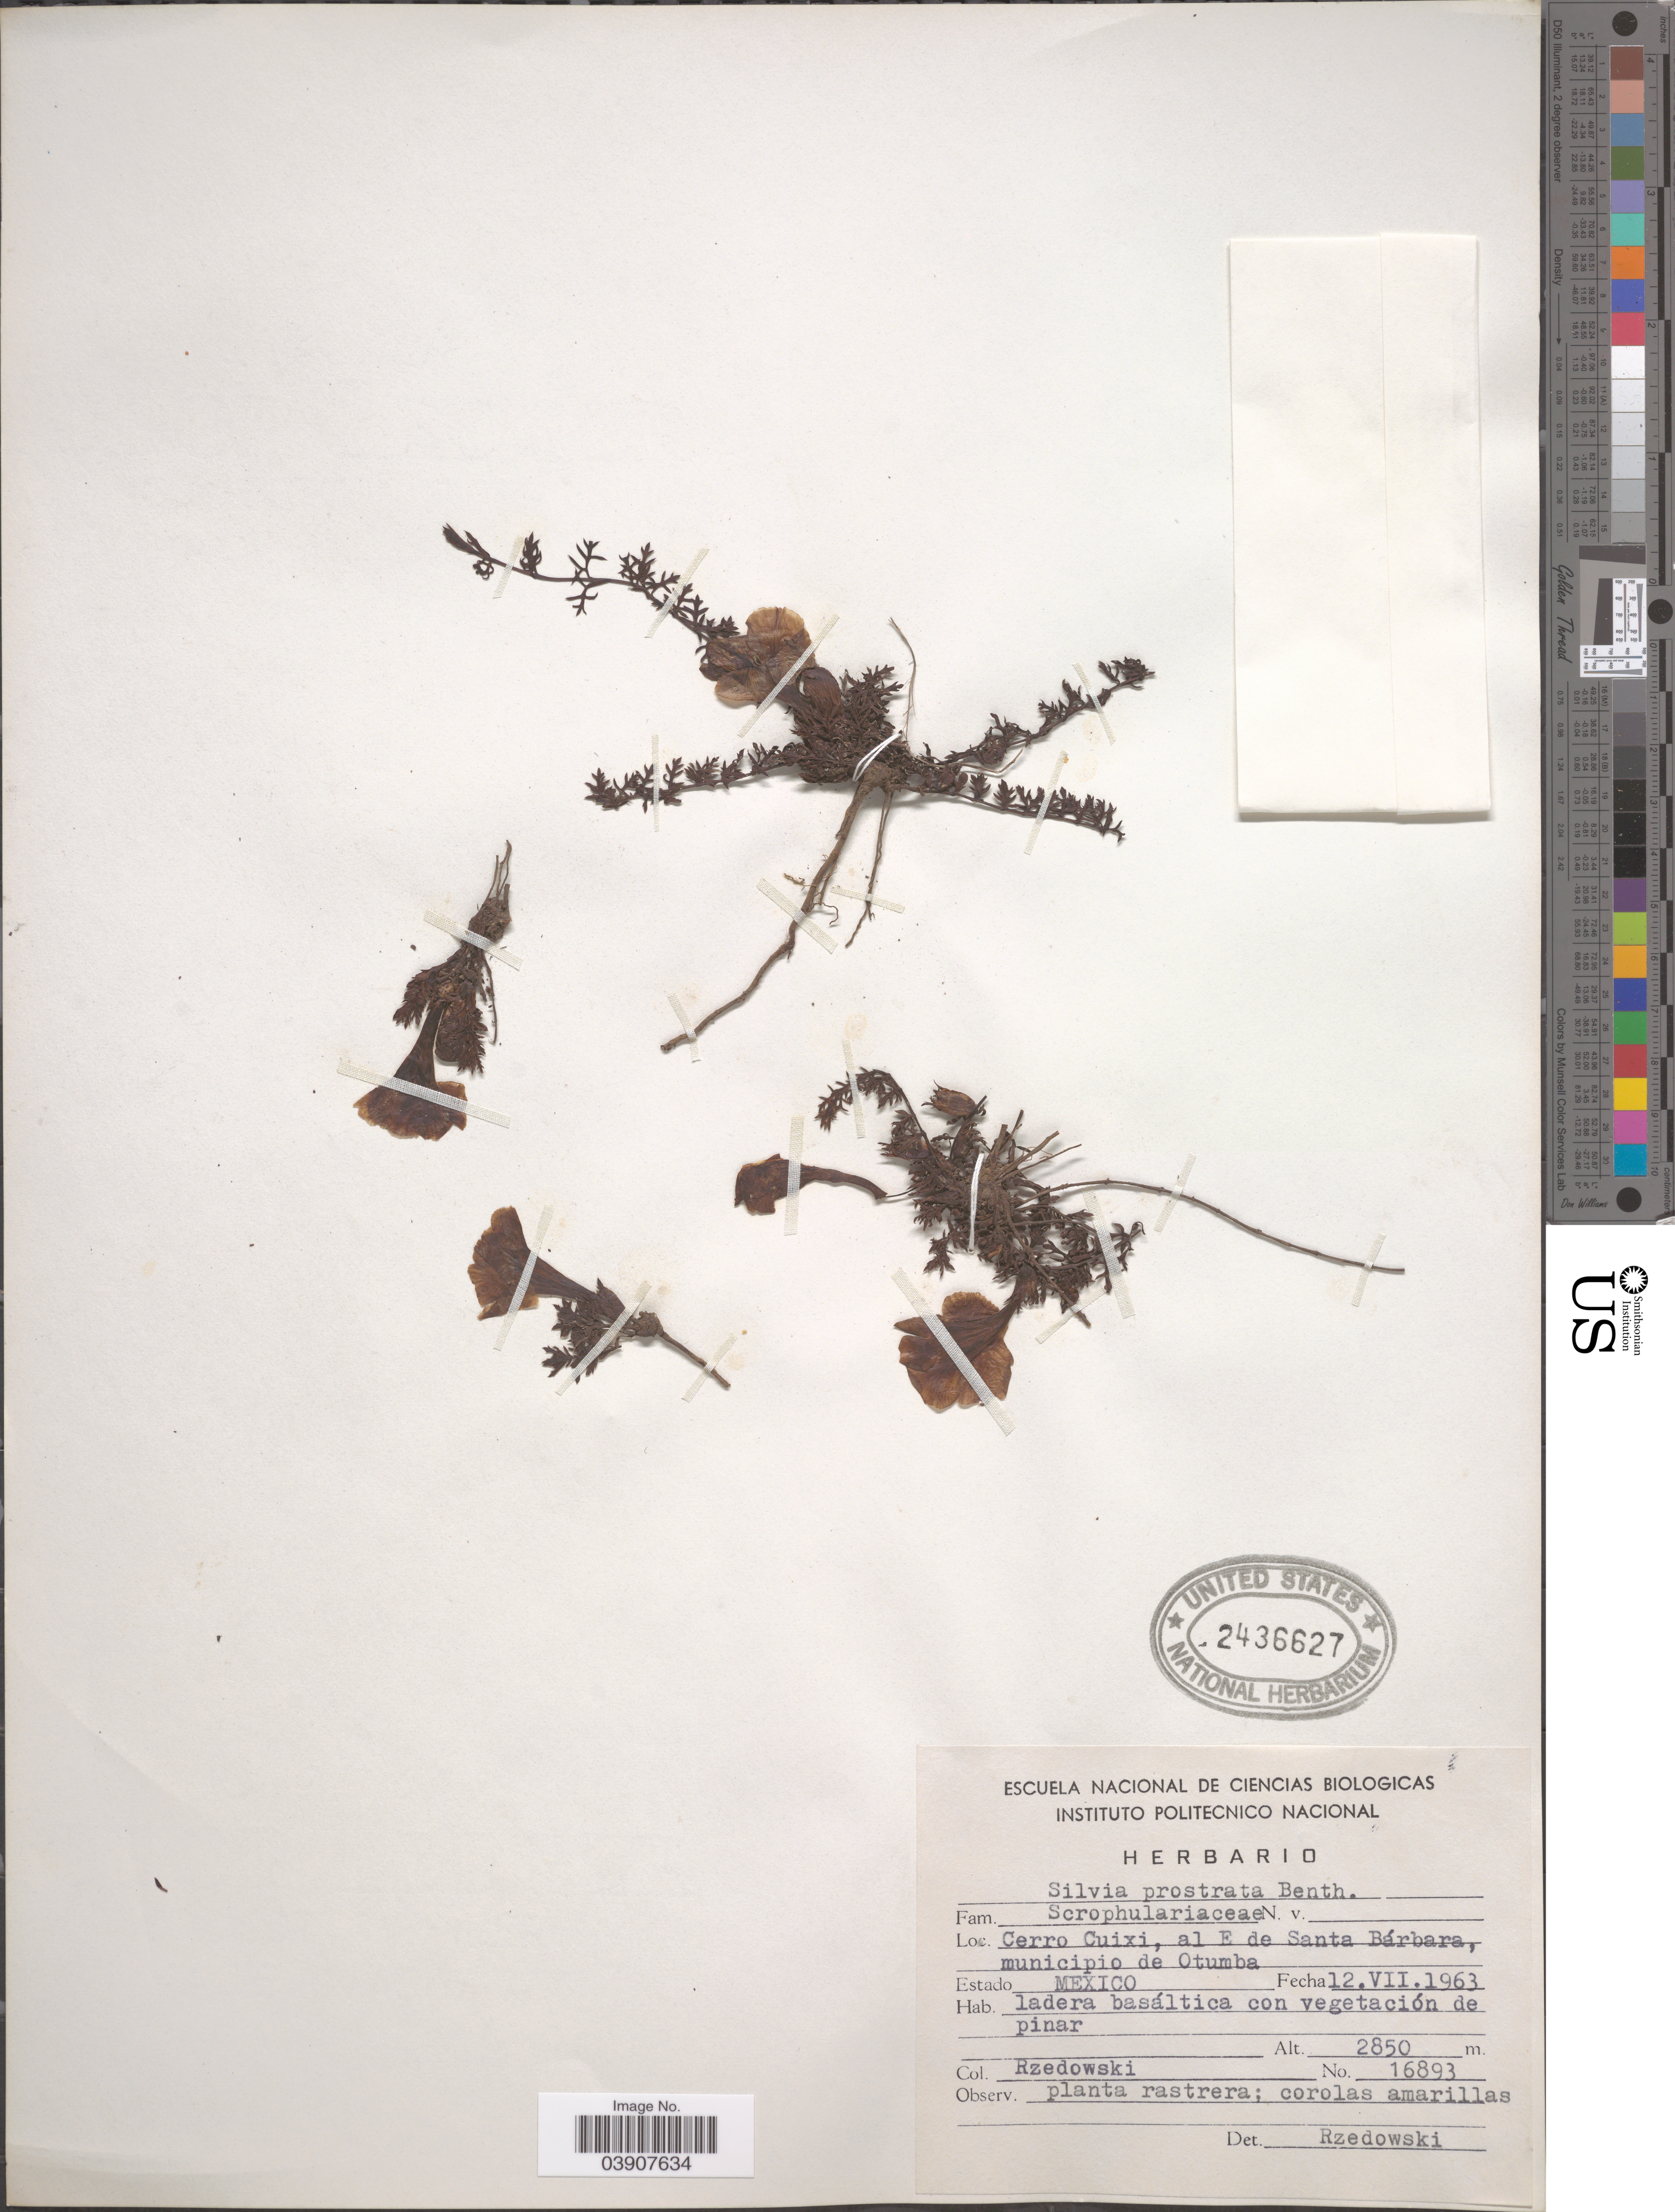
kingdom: Plantae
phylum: Tracheophyta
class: Magnoliopsida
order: Lamiales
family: Orobanchaceae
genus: Silvia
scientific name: Silvia prostrata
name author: (Kunth) Benth.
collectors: Rzedowski, --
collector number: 16893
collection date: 1963-07-12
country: Mexico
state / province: México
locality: Cerro Cuixi, al E de Santa Bárbara, municipio de Otumba.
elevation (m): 2850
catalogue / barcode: US 2436627